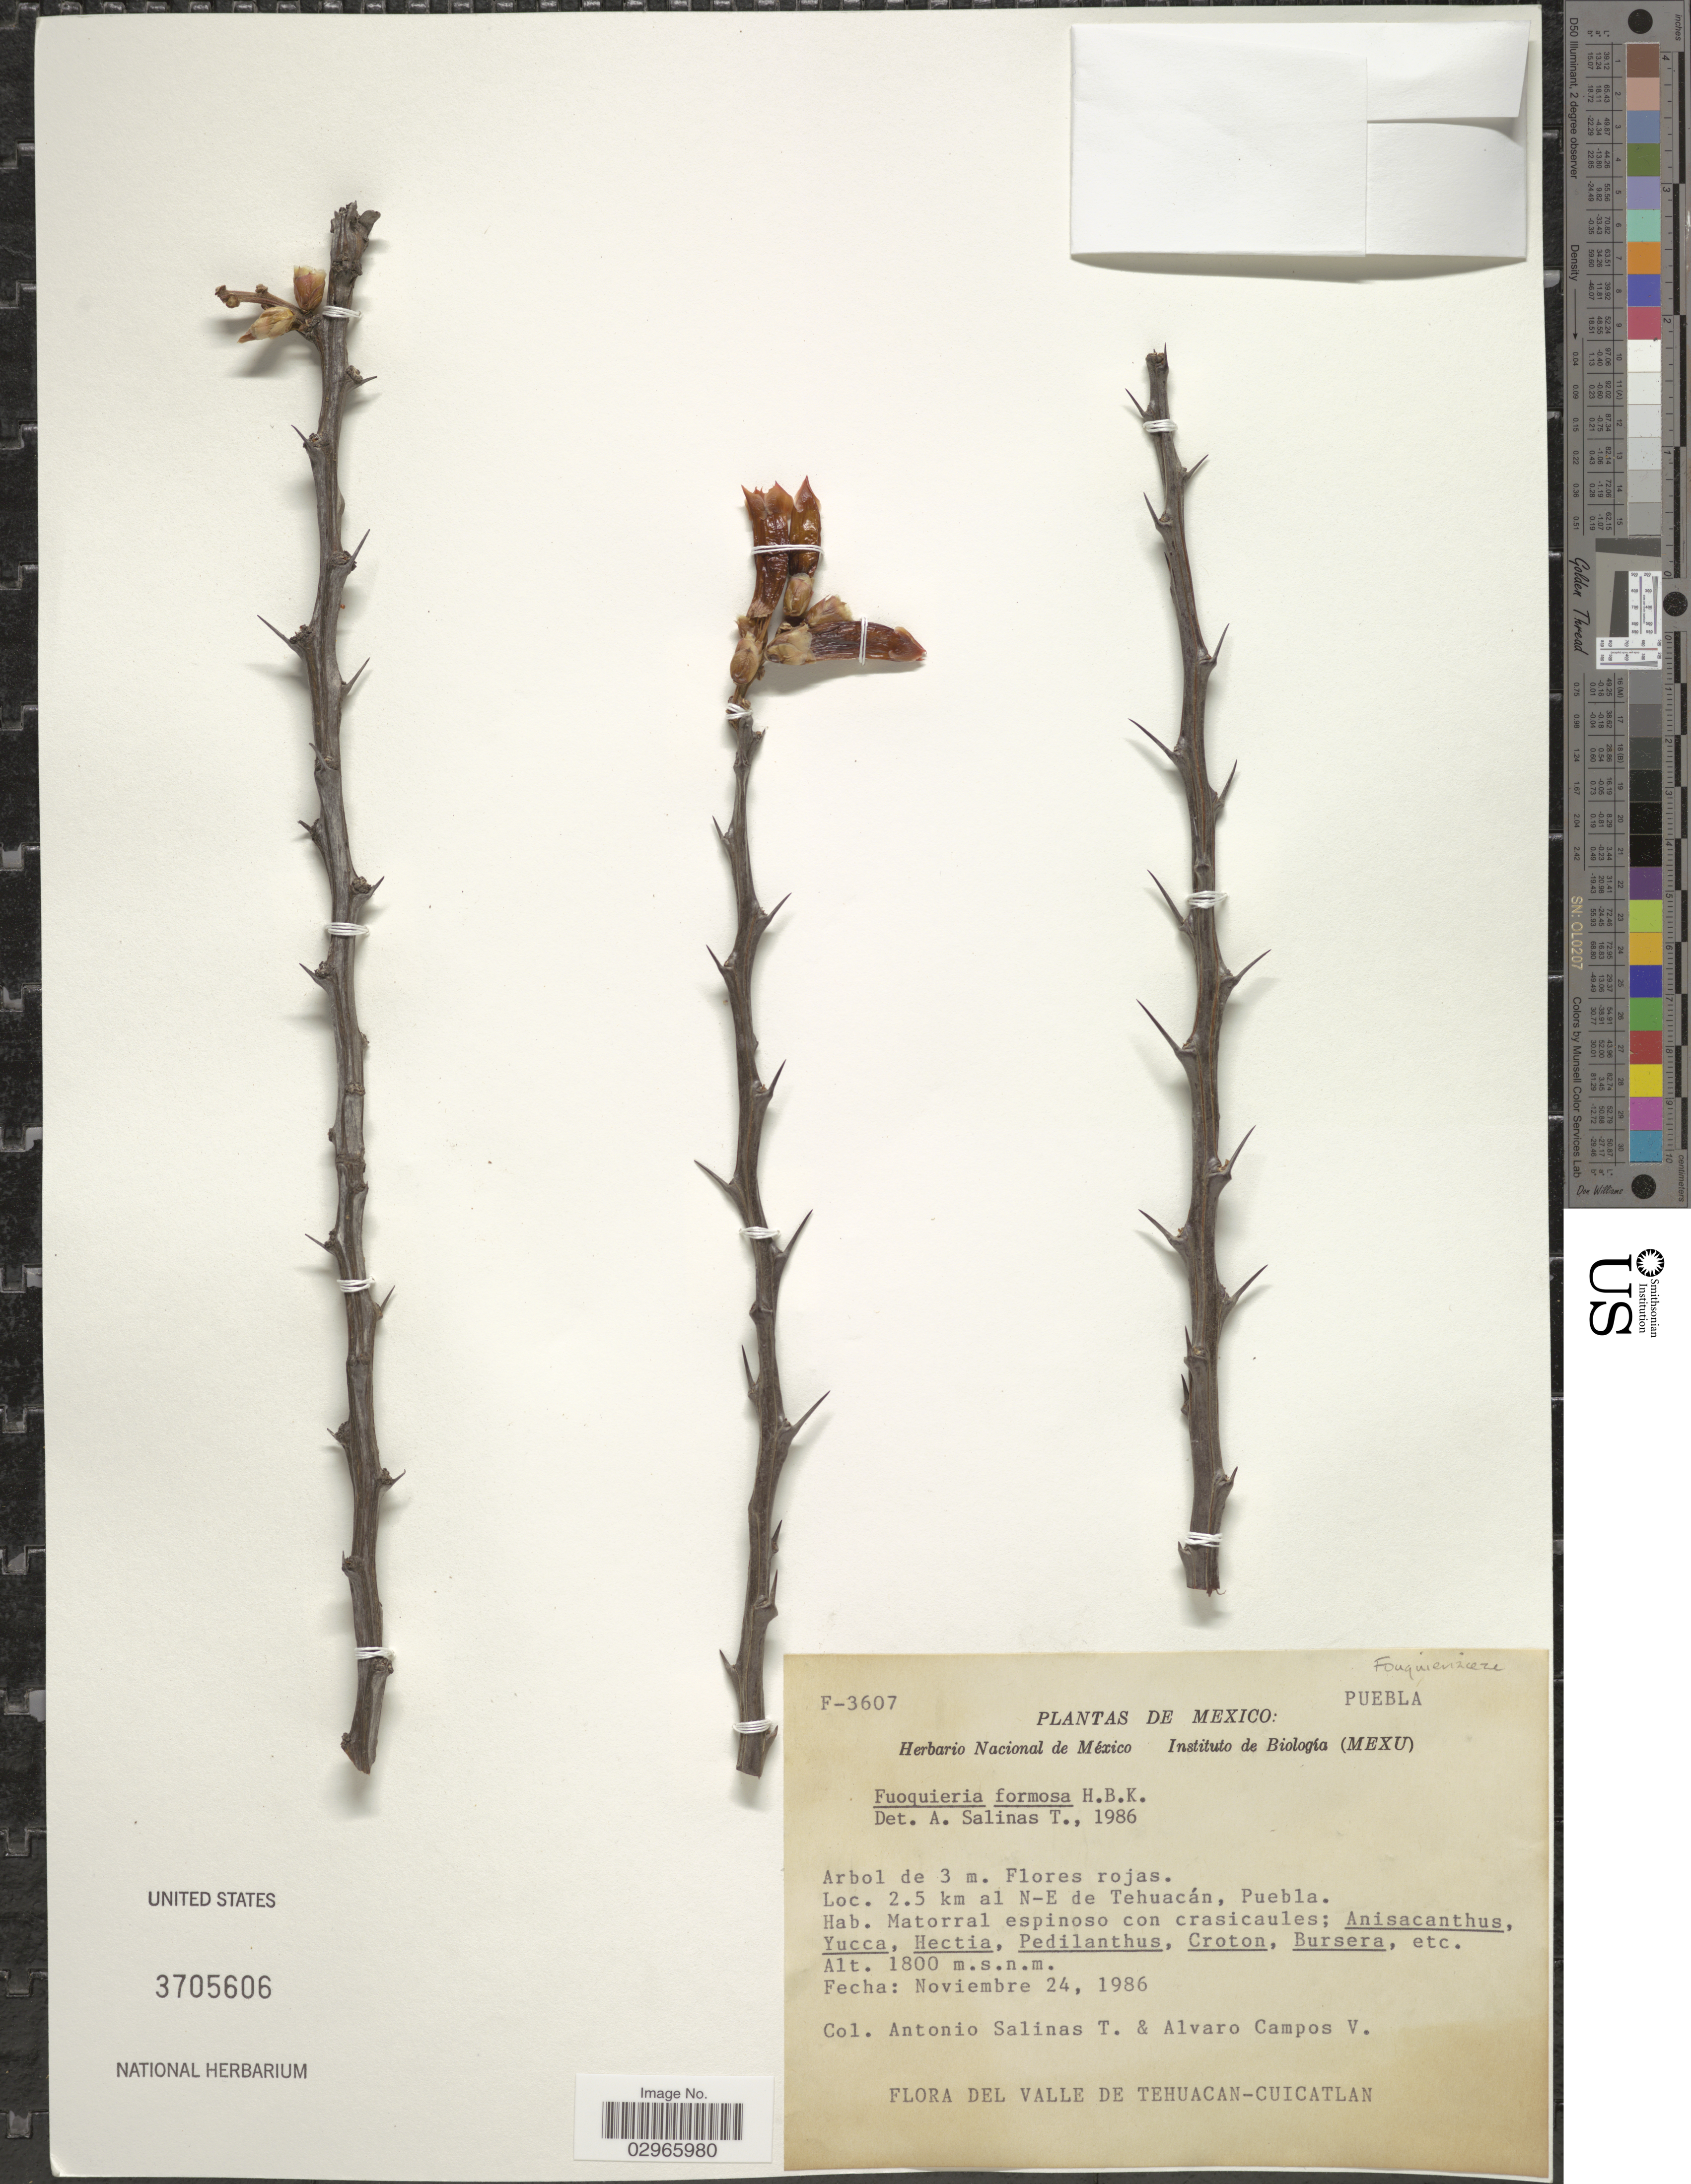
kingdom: Plantae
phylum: Tracheophyta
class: Magnoliopsida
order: Ericales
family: Fouquieriaceae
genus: Fouquieria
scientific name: Fouquieria formosa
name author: Kunth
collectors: A. Salinas T. & A. Campos V.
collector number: F-3607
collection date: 1986-11-24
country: Mexico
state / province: Puebla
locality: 2.5 km al N-E de Tehuácan.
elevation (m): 1800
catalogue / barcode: US 3705606